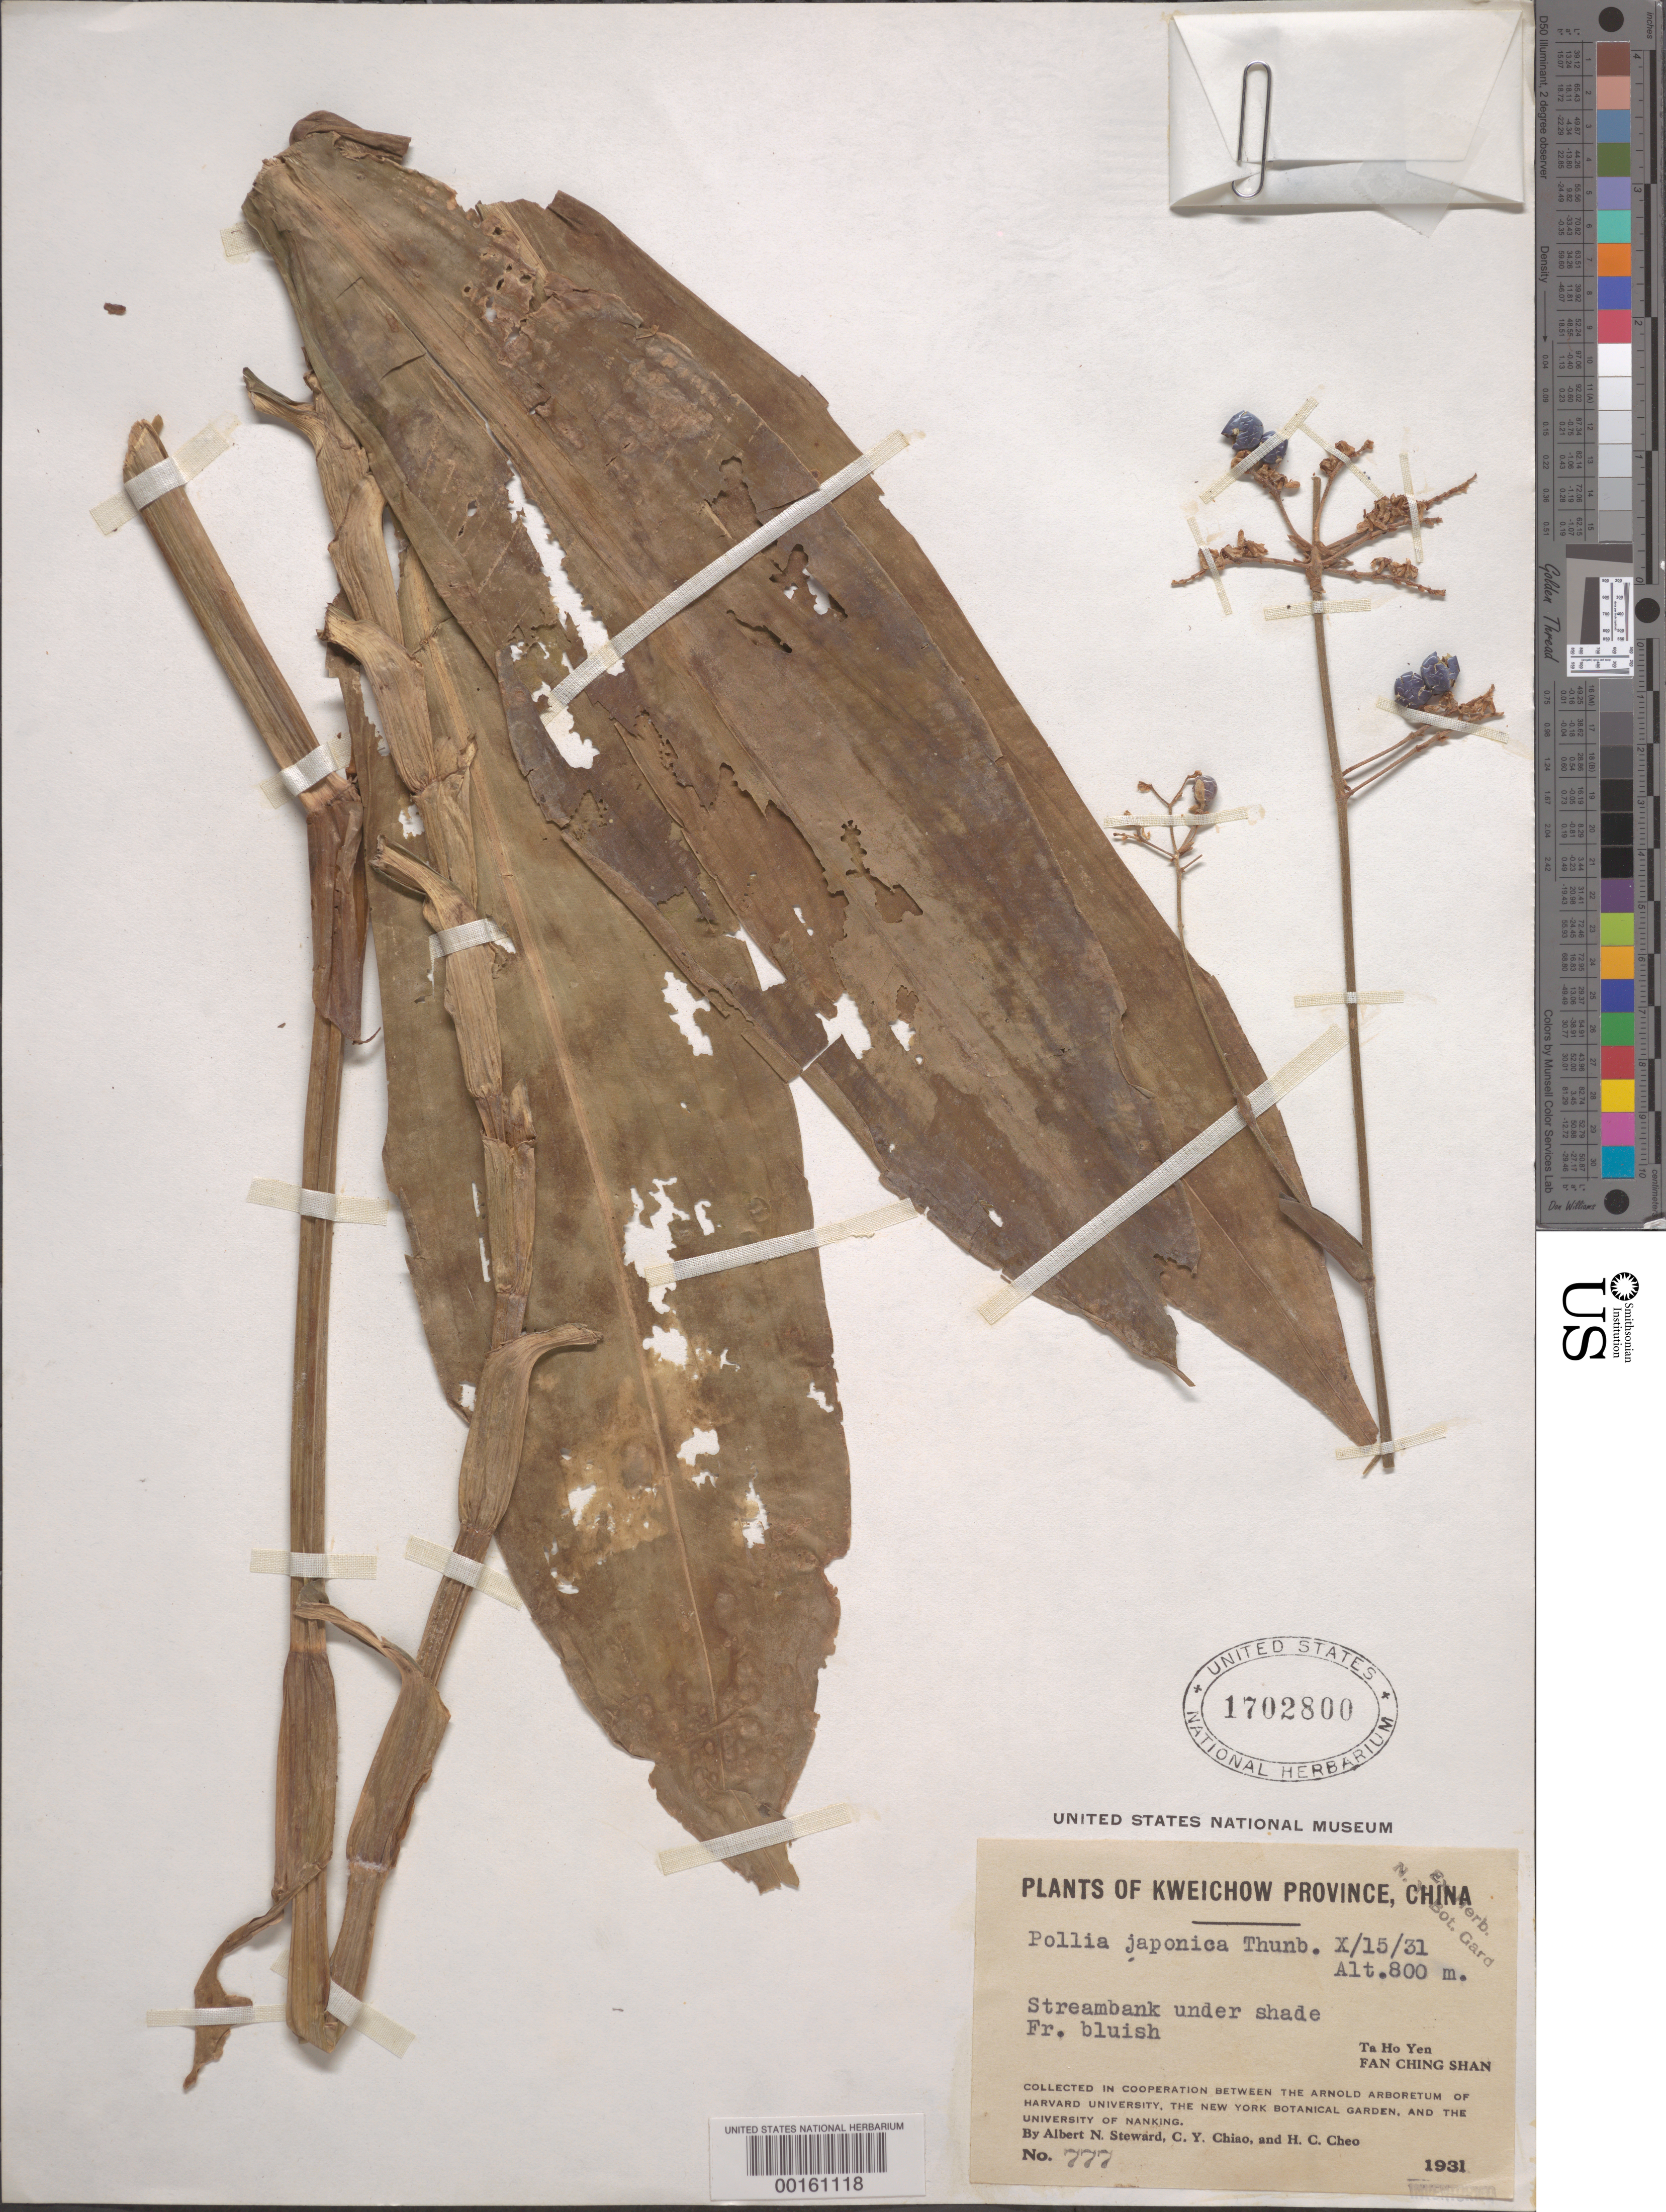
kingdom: Plantae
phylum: Tracheophyta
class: Liliopsida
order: Commelinales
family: Commelinaceae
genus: Pollia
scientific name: Pollia japonica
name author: Thunb.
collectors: A. N. Steward, C. Chaio & H. Cheo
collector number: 777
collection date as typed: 15 Oct 1931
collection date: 1931-10-15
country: China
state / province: Guizhou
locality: Ta ho yan, fan ching shan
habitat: Streambank under shade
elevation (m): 800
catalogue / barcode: US 1702800